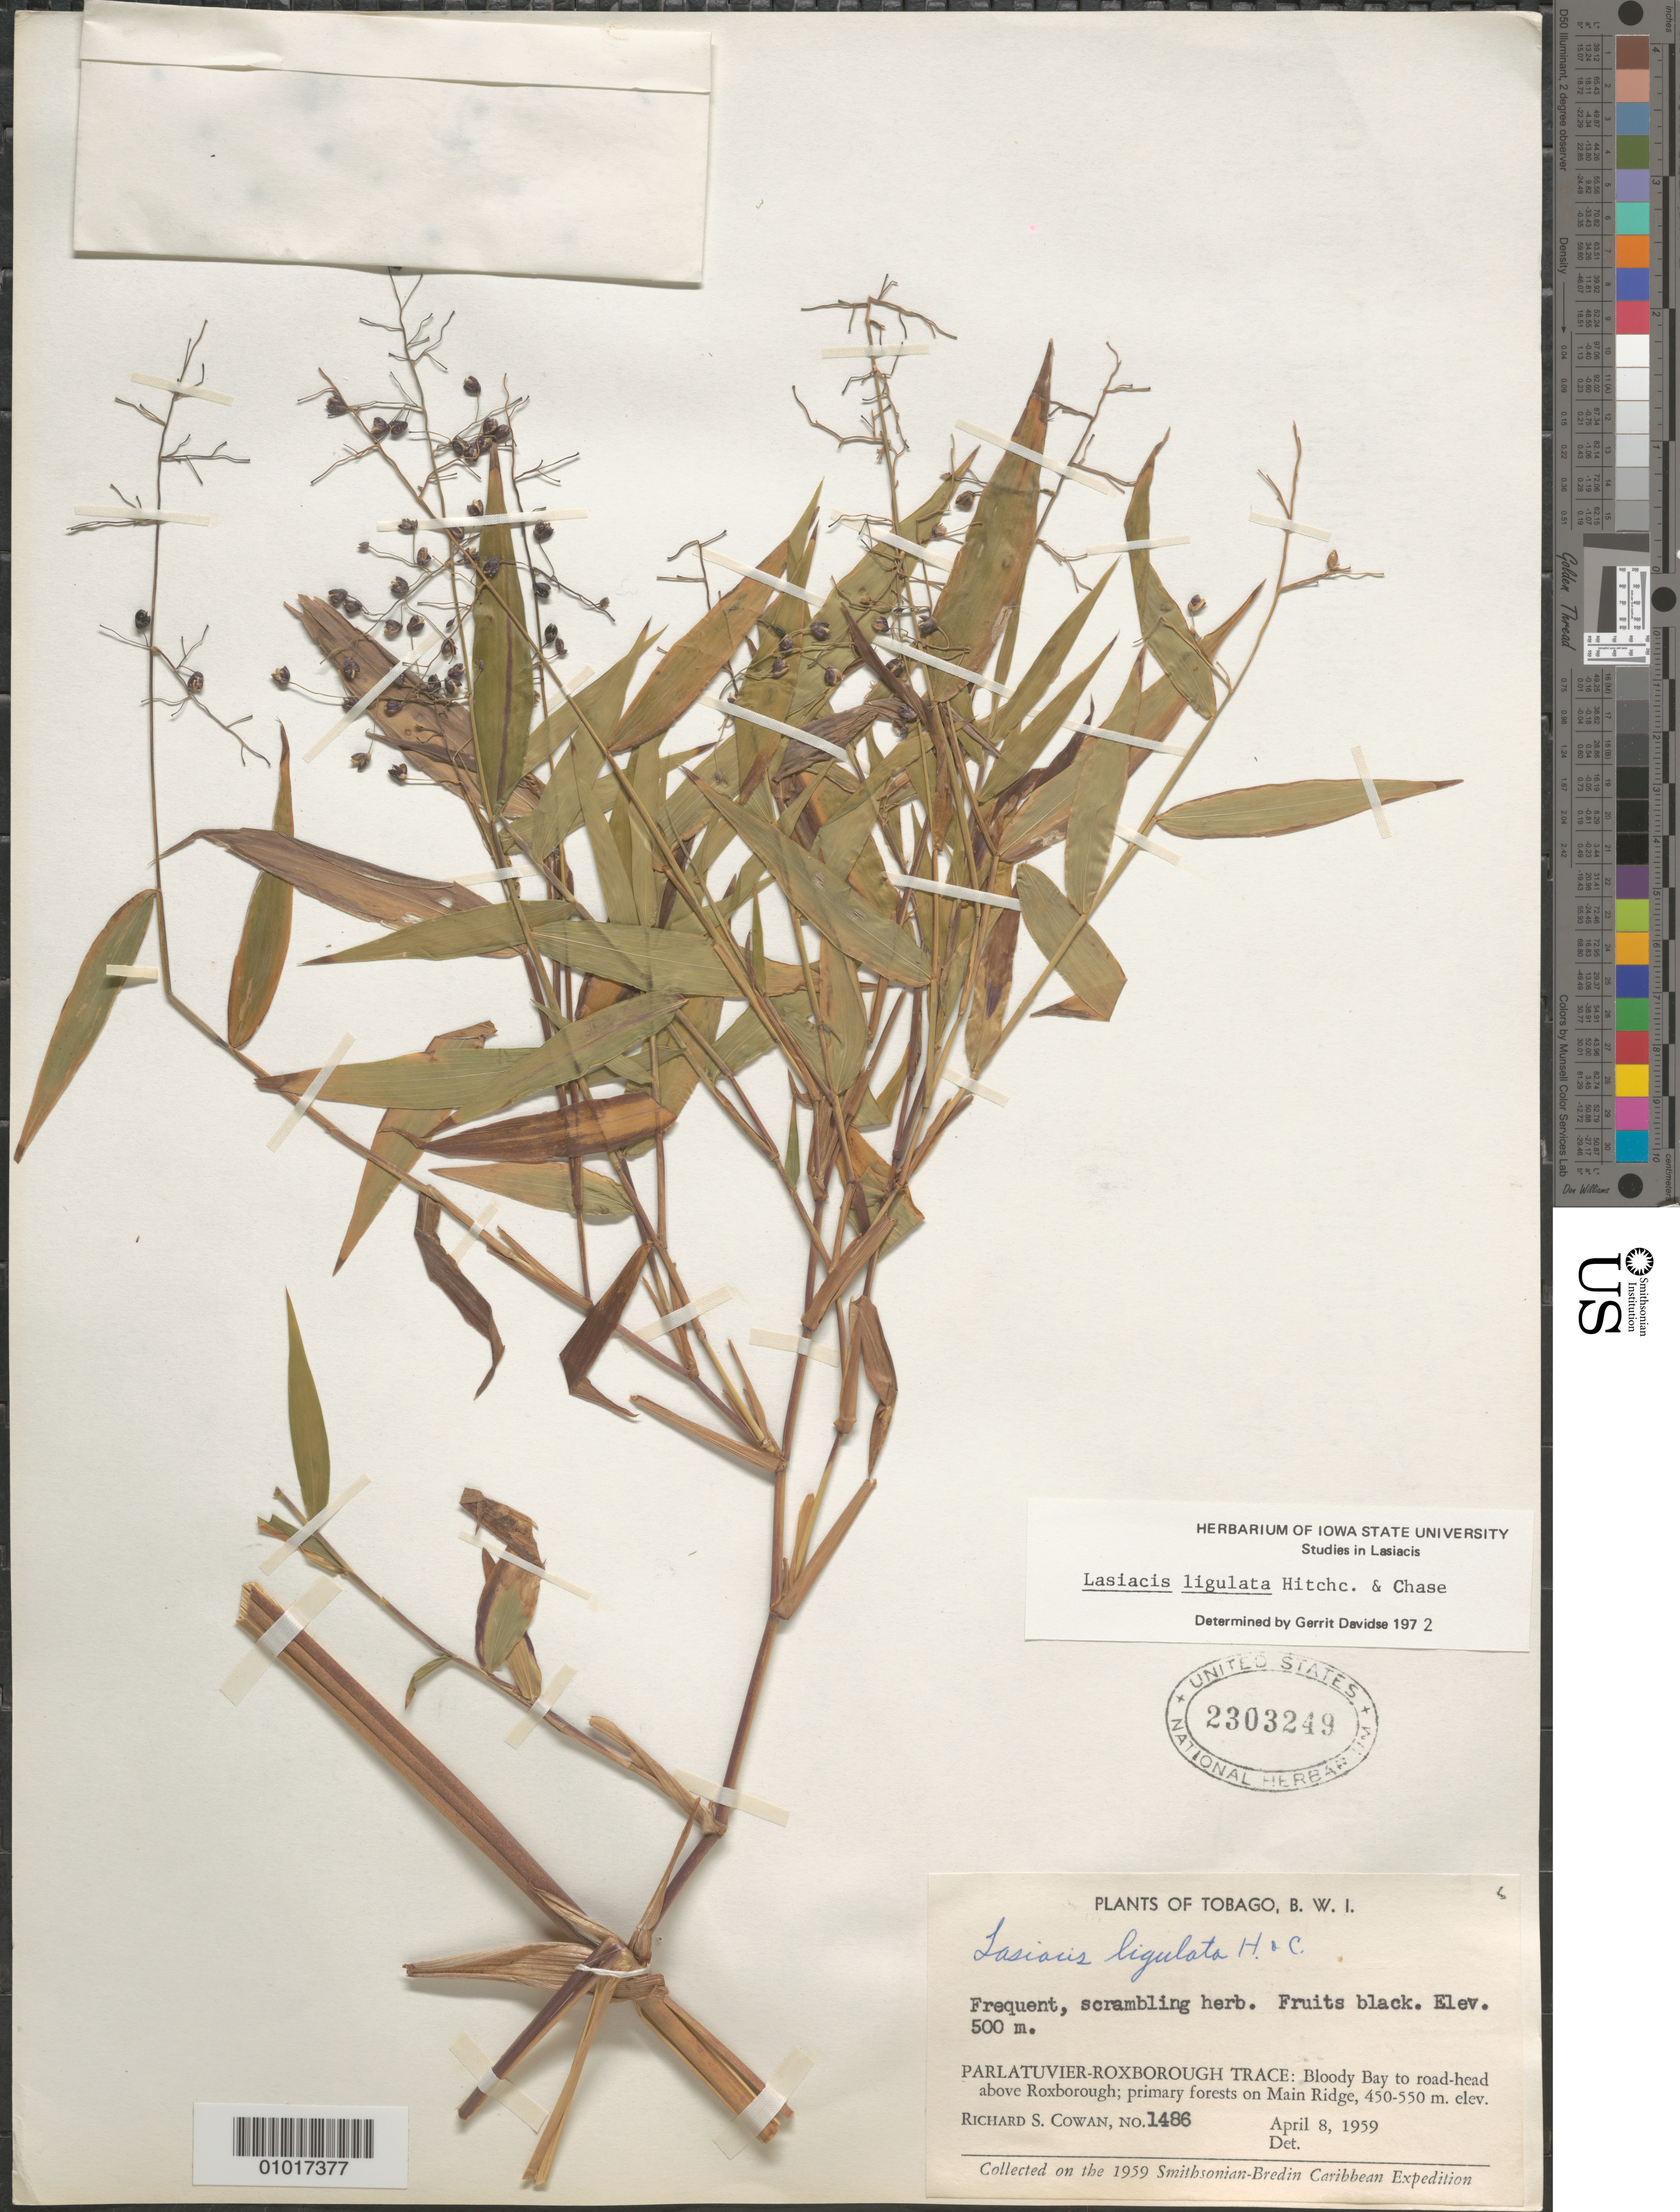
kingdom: Plantae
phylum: Tracheophyta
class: Liliopsida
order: Poales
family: Poaceae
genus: Lasiacis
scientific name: Lasiacis ligulata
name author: Hitchc. & Chase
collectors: R. S. Cowan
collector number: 1486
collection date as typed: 08 Apr 1959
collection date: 1959-04-08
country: Trinidad and Tobago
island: Tobago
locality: Parlatuvier-Roxborough Trace: Bloody Bay to road head above Roxborough; primary forest on Main ridge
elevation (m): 450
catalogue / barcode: US 2303249